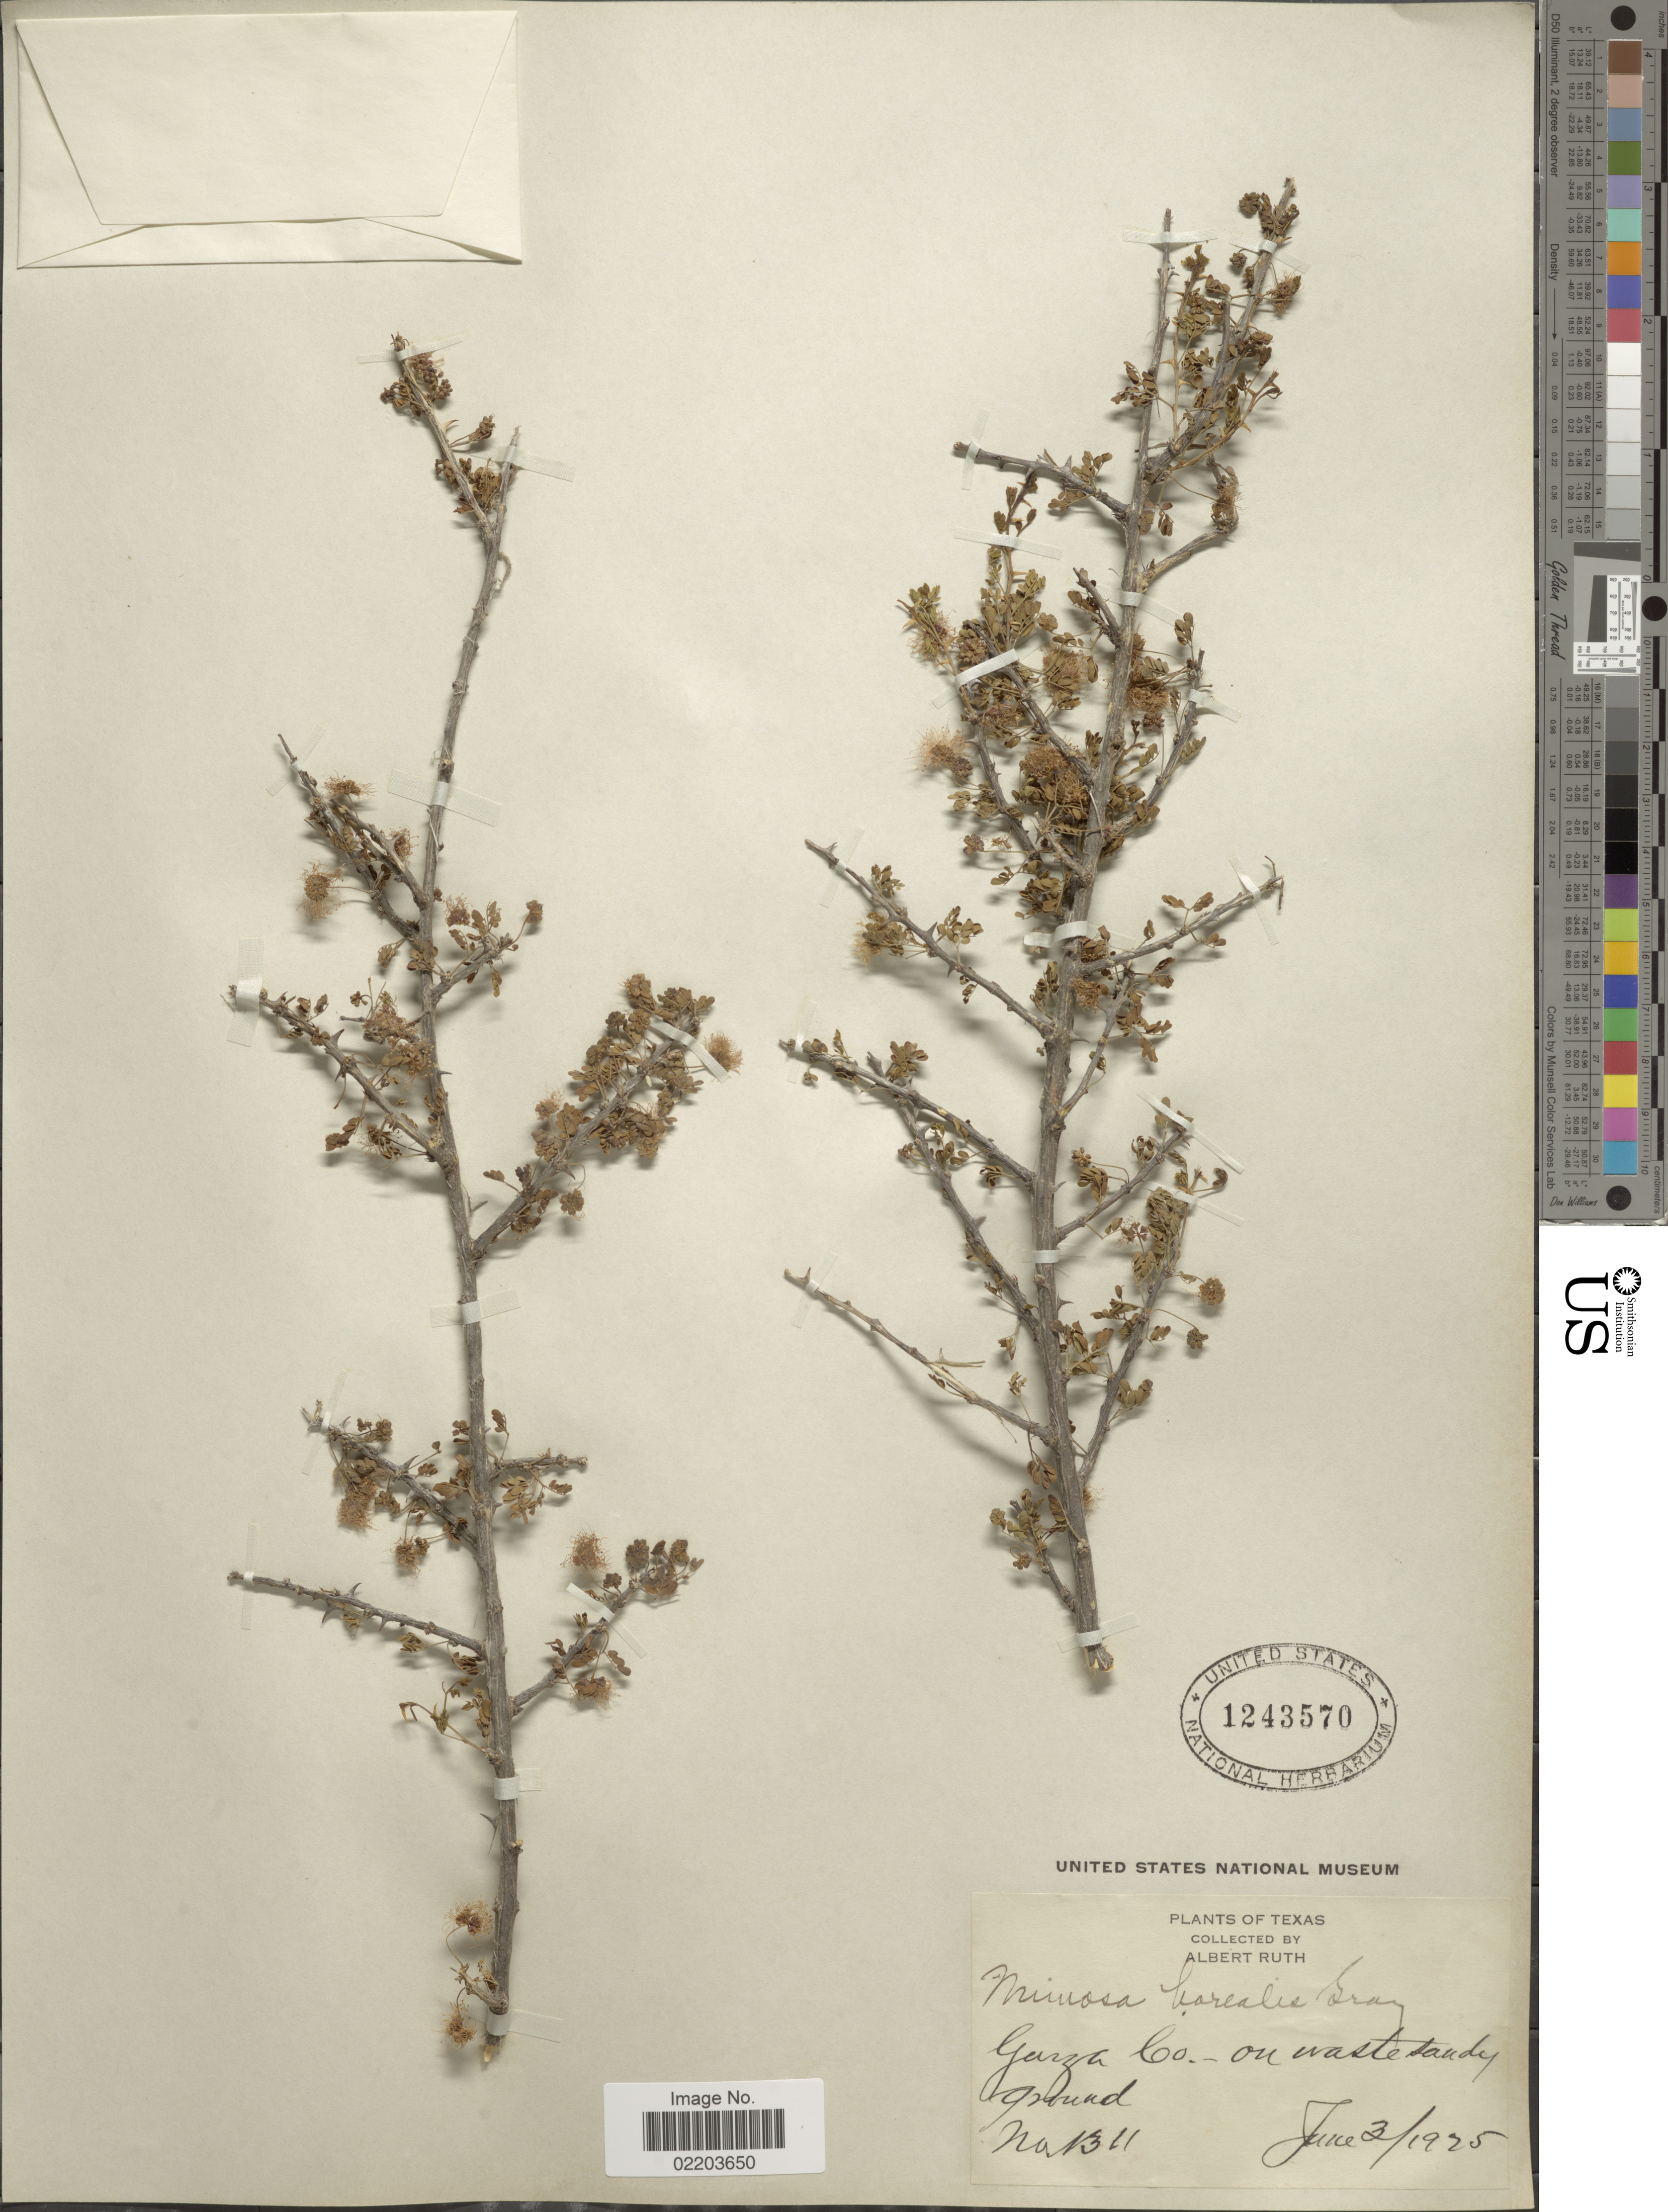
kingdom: Plantae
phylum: Tracheophyta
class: Magnoliopsida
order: Fabales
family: Fabaceae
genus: Mimosa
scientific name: Mimosa borealis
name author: A. Gray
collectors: A. Ruth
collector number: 1311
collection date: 1925-06-03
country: United States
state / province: Texas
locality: Garza Co. - on waste sandy ground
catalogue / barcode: US 1243570